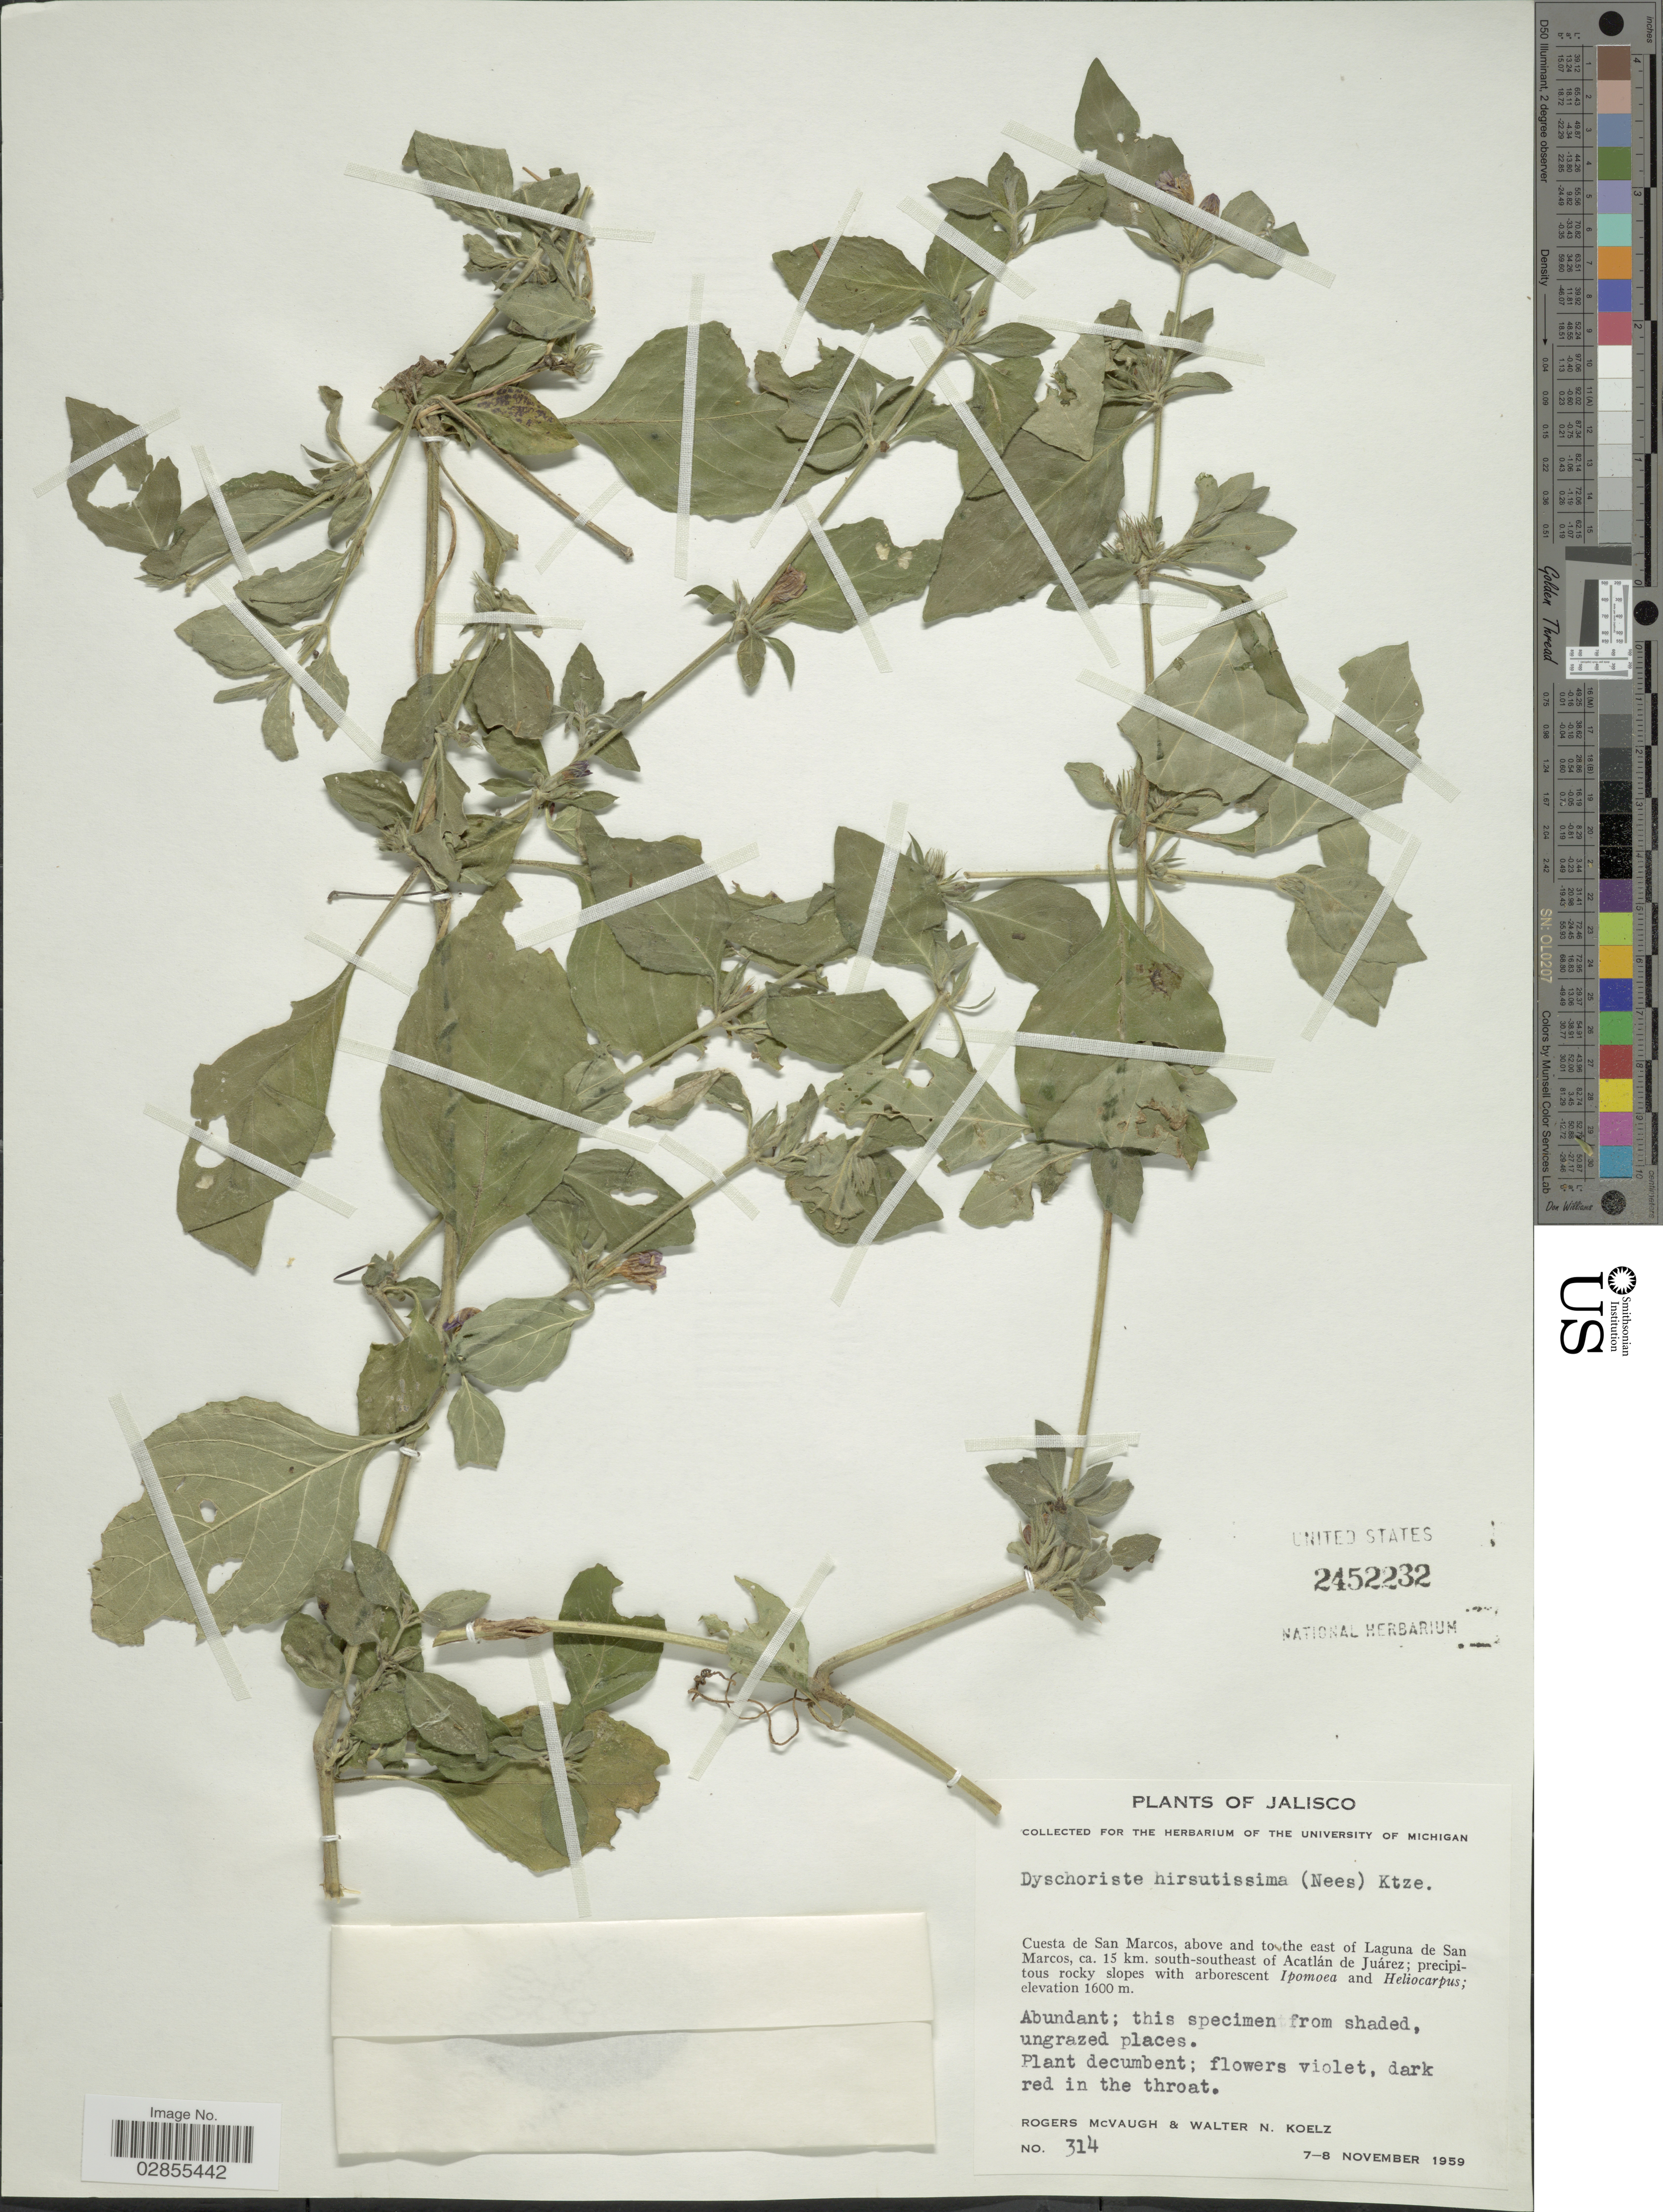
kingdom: Plantae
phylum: Tracheophyta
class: Magnoliopsida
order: Lamiales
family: Acanthaceae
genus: Dyschoriste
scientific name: Dyschoriste hirsutissima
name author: (Nees) Kuntze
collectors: R. McVaugh & W. N. Koelz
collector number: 314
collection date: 1959-11-07/1959-11-08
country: Mexico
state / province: Jalisco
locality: Cuesta de San Marcos, above and to the east of Laguna de San Marcos, ca. 15 km south-southeast of Acatlán de Juárez.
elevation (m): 1600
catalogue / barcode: US 2452232